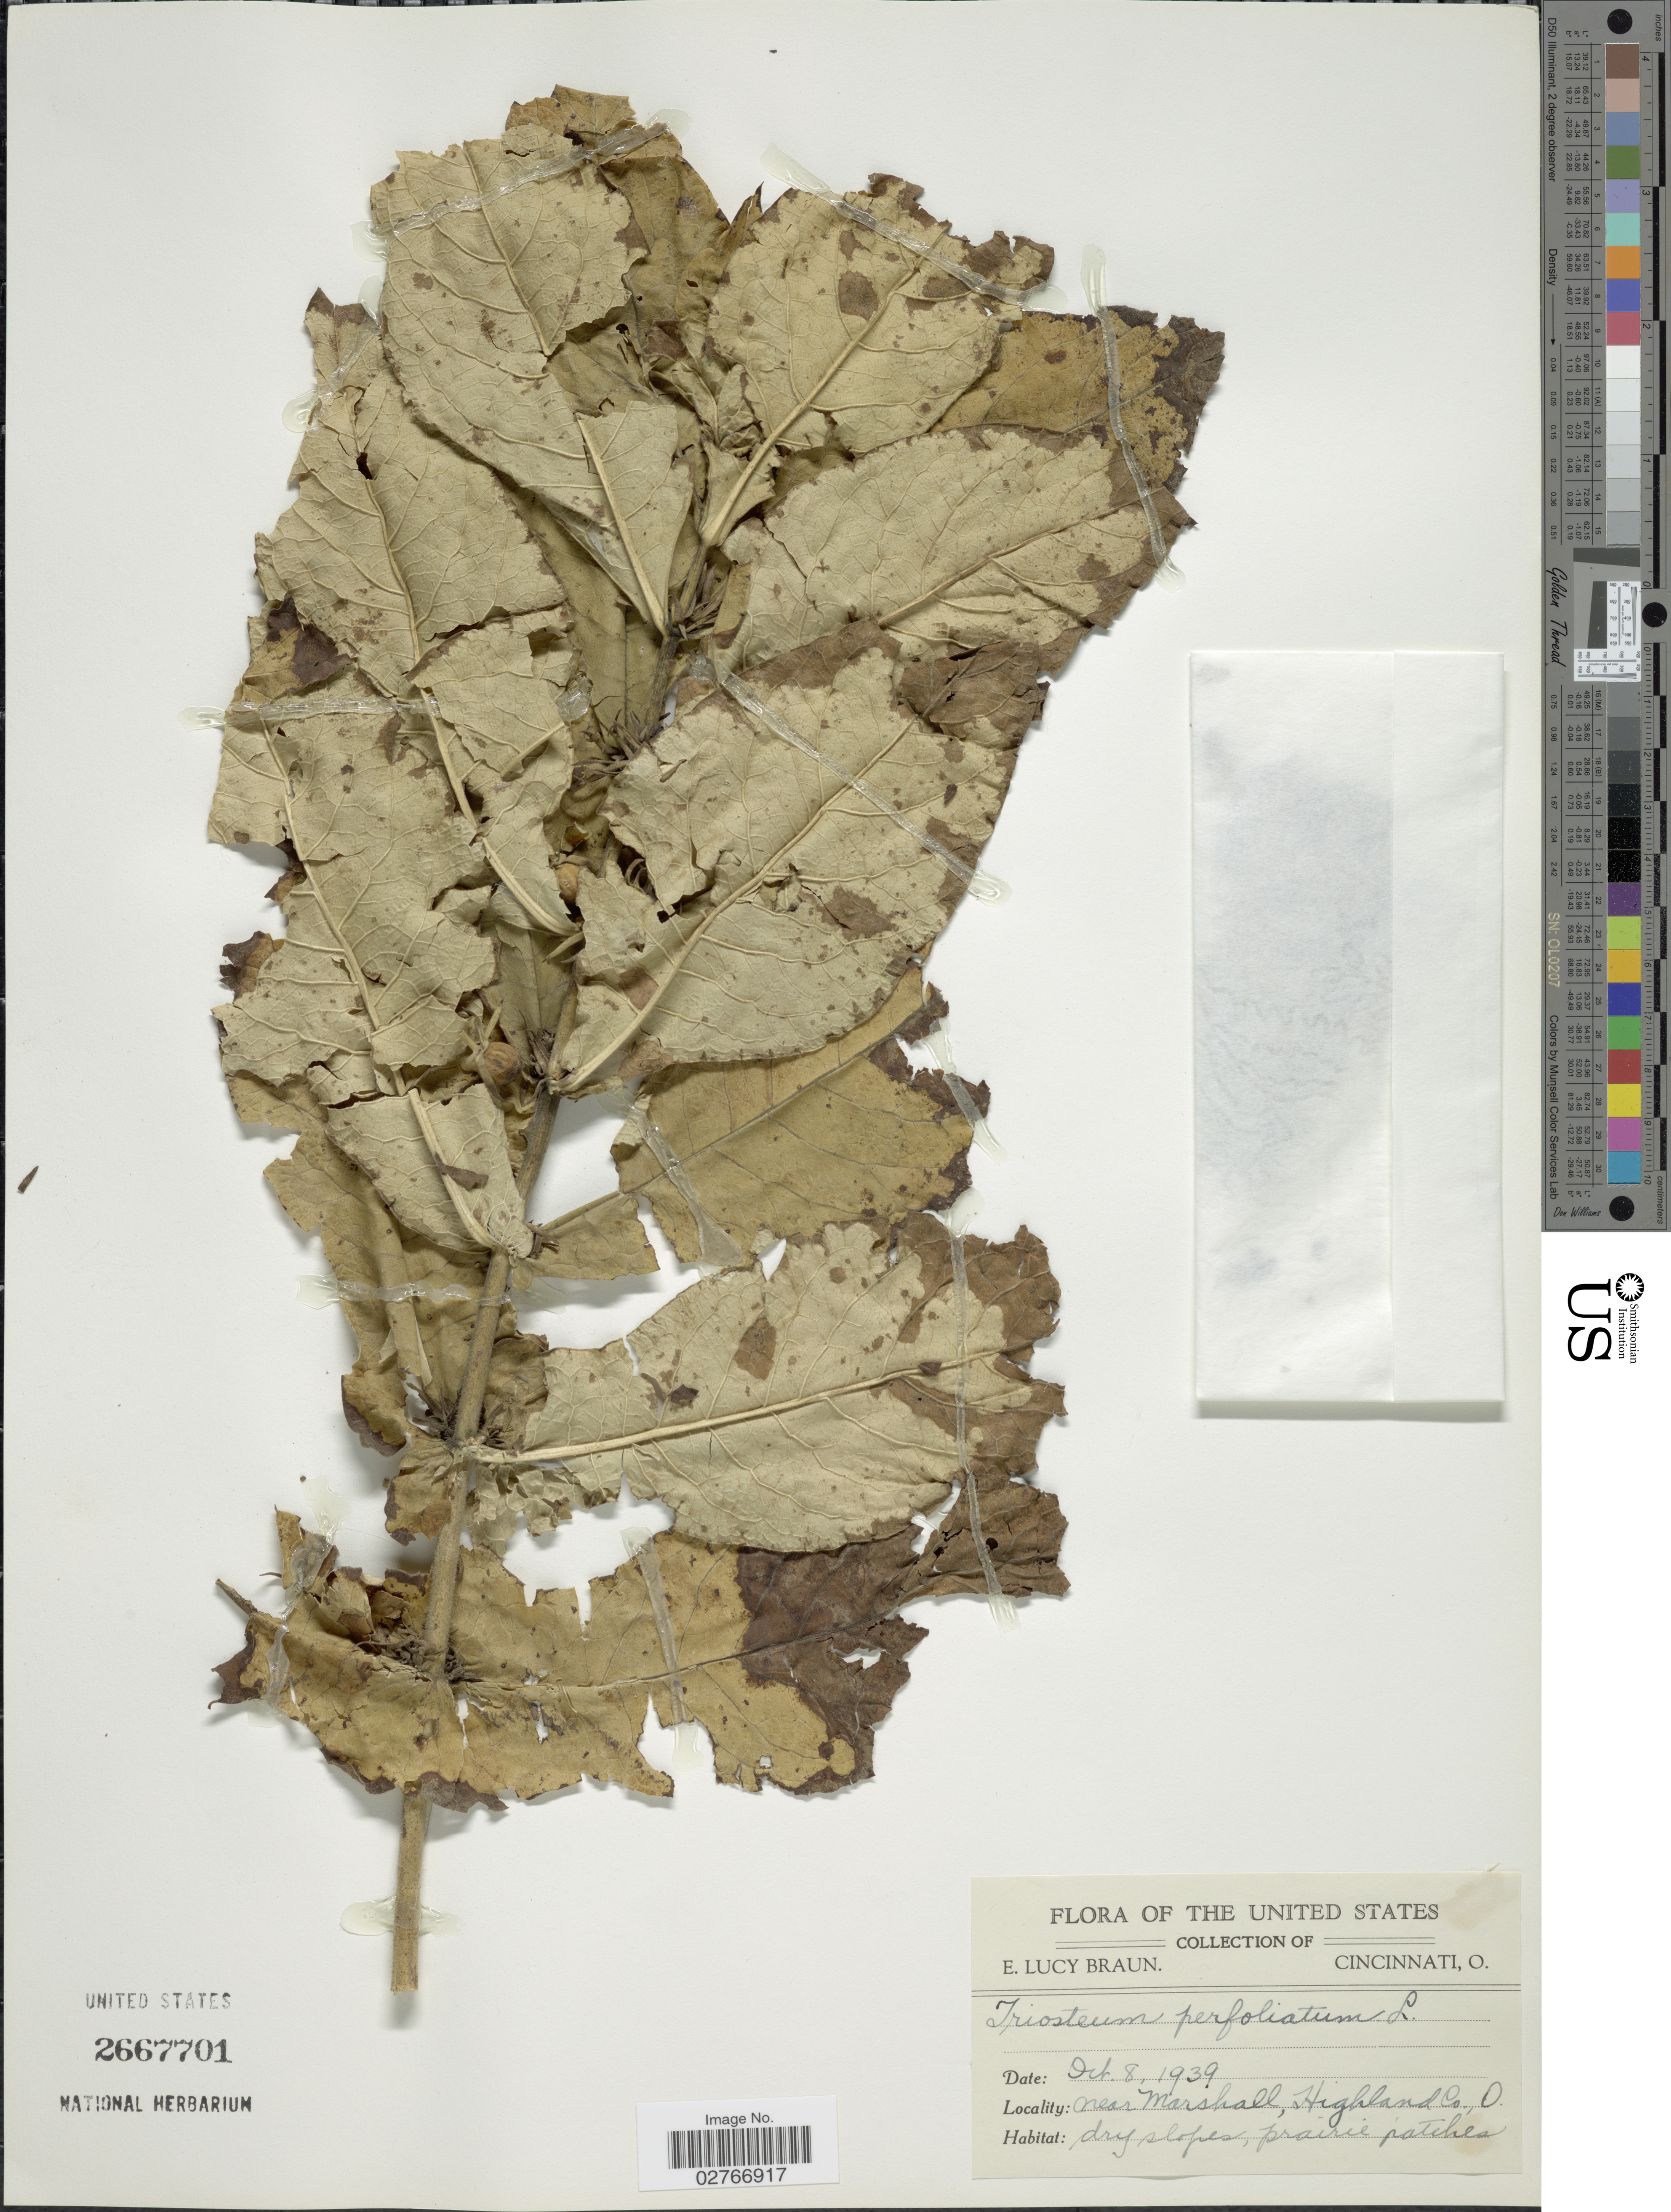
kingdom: Plantae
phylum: Tracheophyta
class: Magnoliopsida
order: Dipsacales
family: Caprifoliaceae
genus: Triosteum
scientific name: Triosteum perfoliatum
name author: L.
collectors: E. L. Braun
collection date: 1939-10-08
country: United States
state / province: Ohio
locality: Near Marshall, Highland Co.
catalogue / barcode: US 2667701